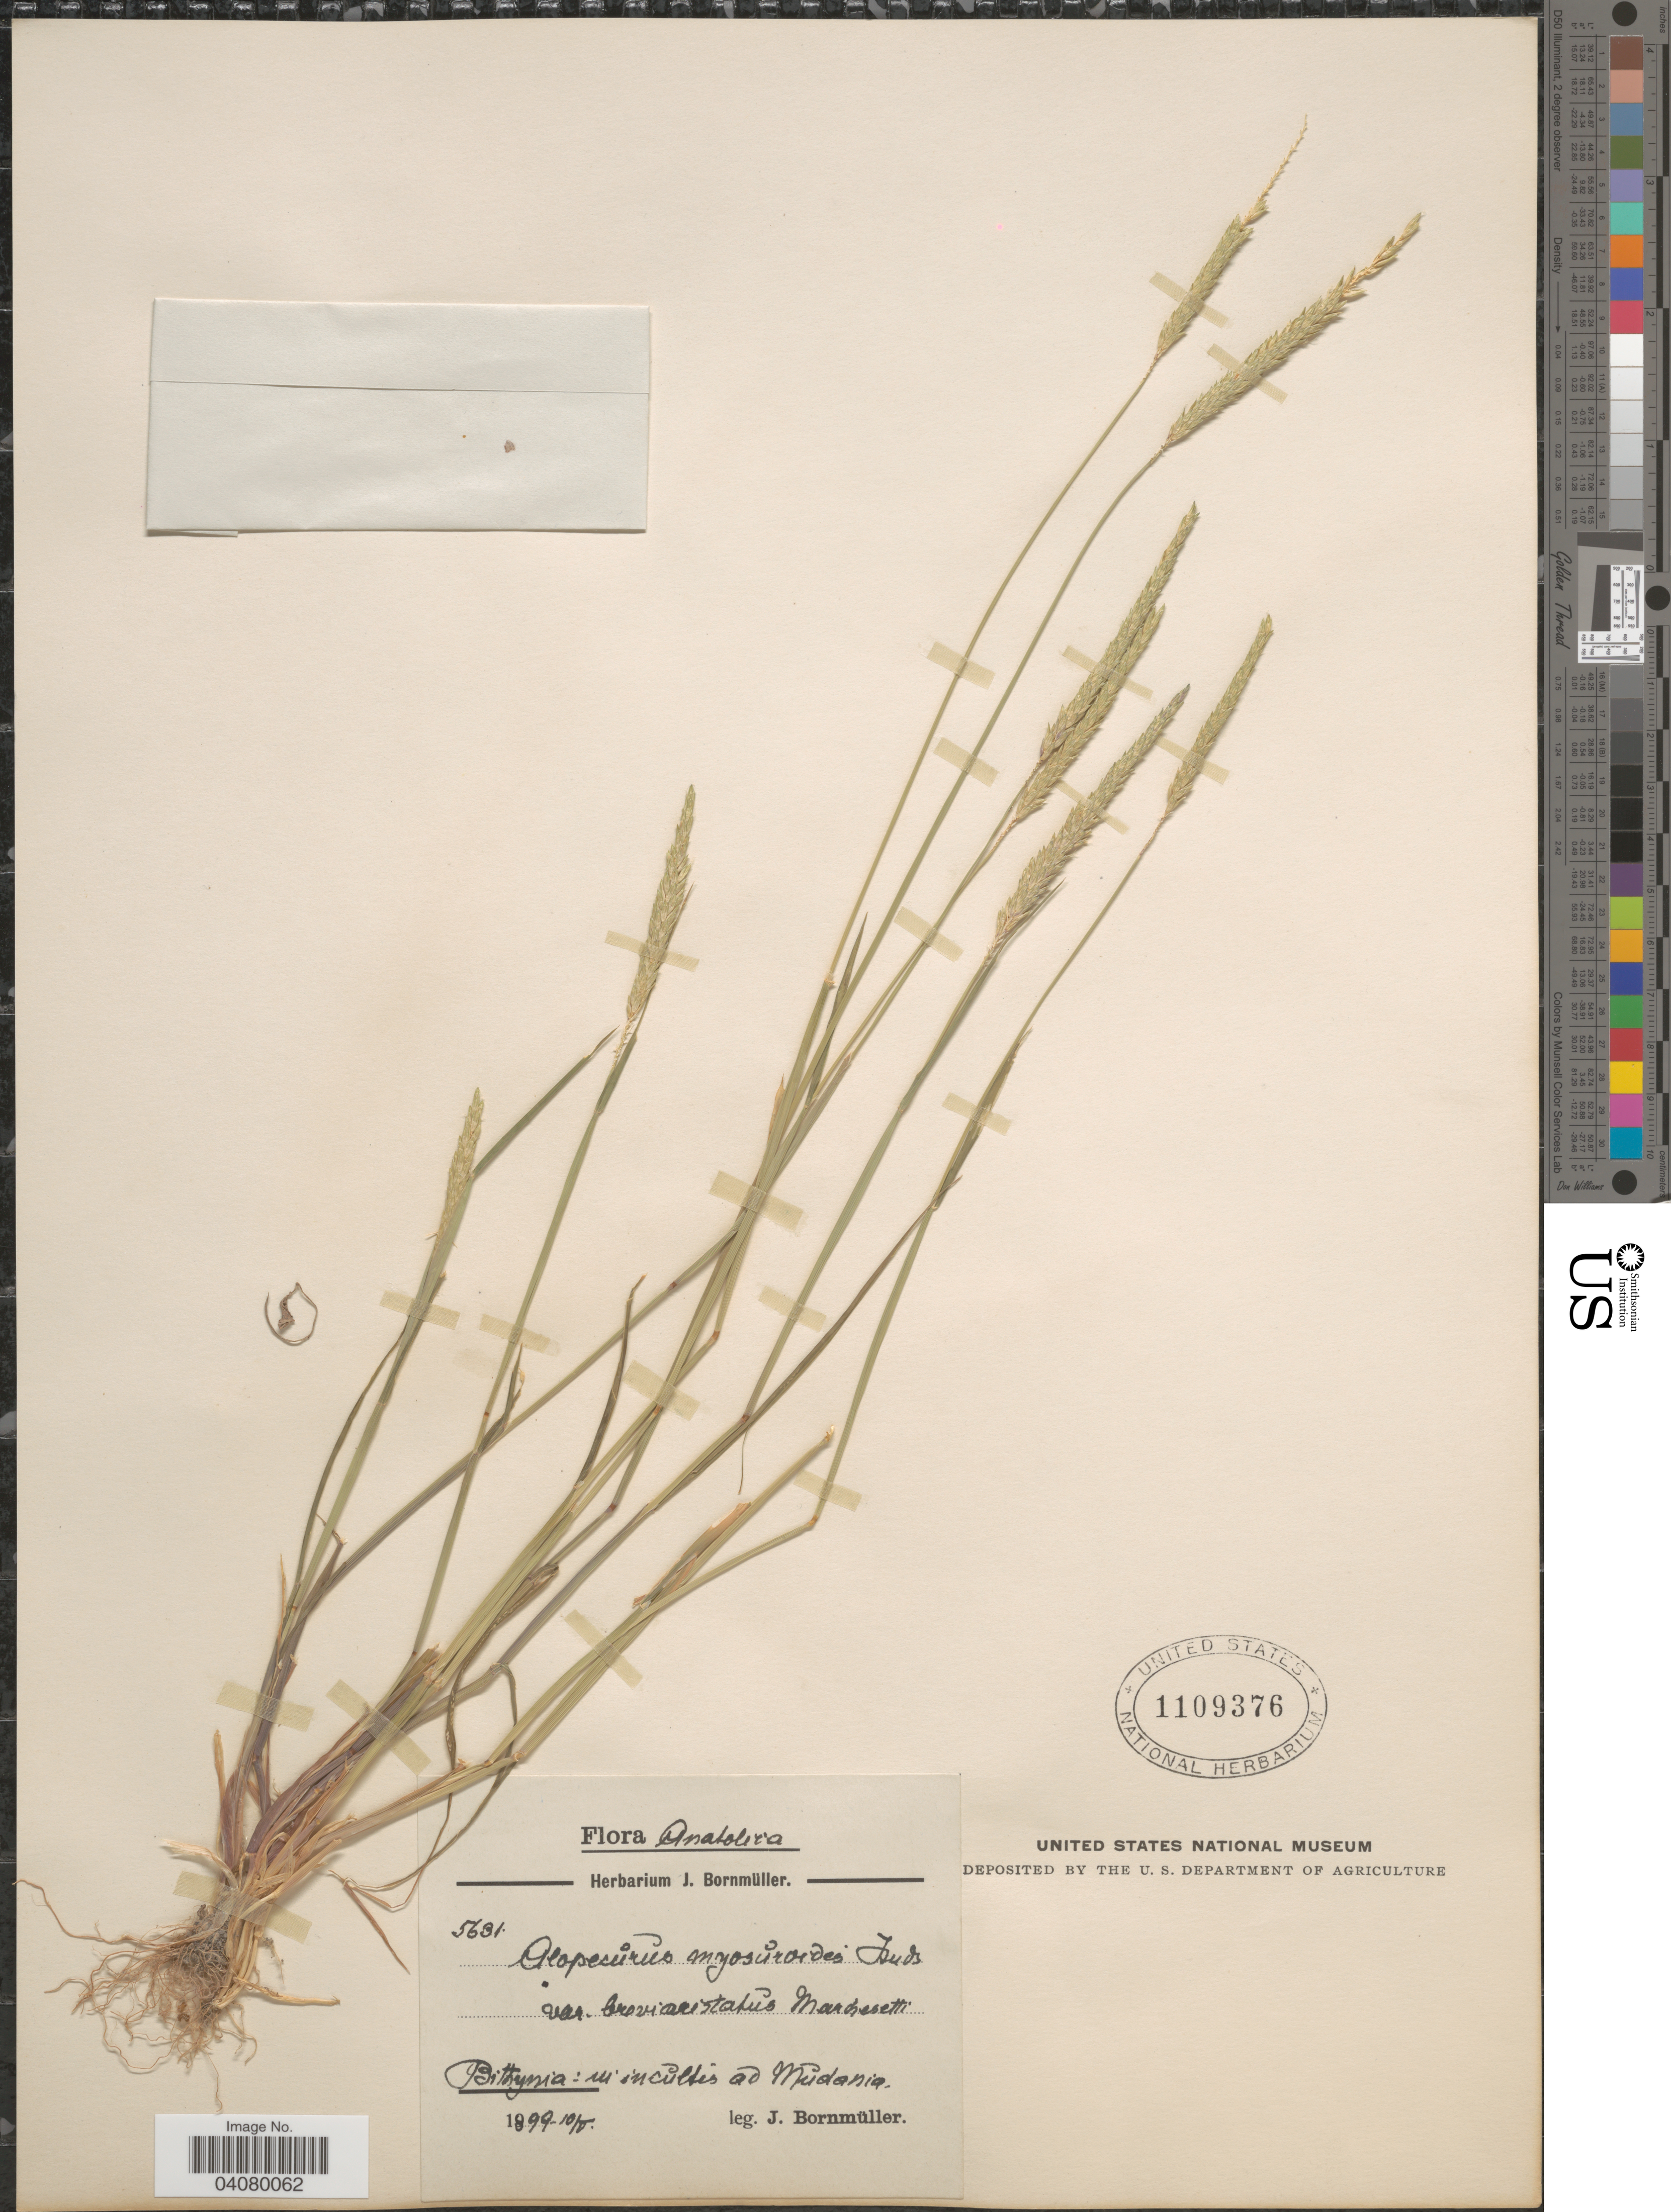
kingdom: Plantae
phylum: Tracheophyta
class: Liliopsida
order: Poales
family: Poaceae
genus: Alopecurus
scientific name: Alopecurus myosuroides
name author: Huds.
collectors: J. Bornmüller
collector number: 5631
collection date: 1899-05-10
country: Turkey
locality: Anatolica. Bithynia: in incultis ad Mudania.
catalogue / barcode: US 1109376